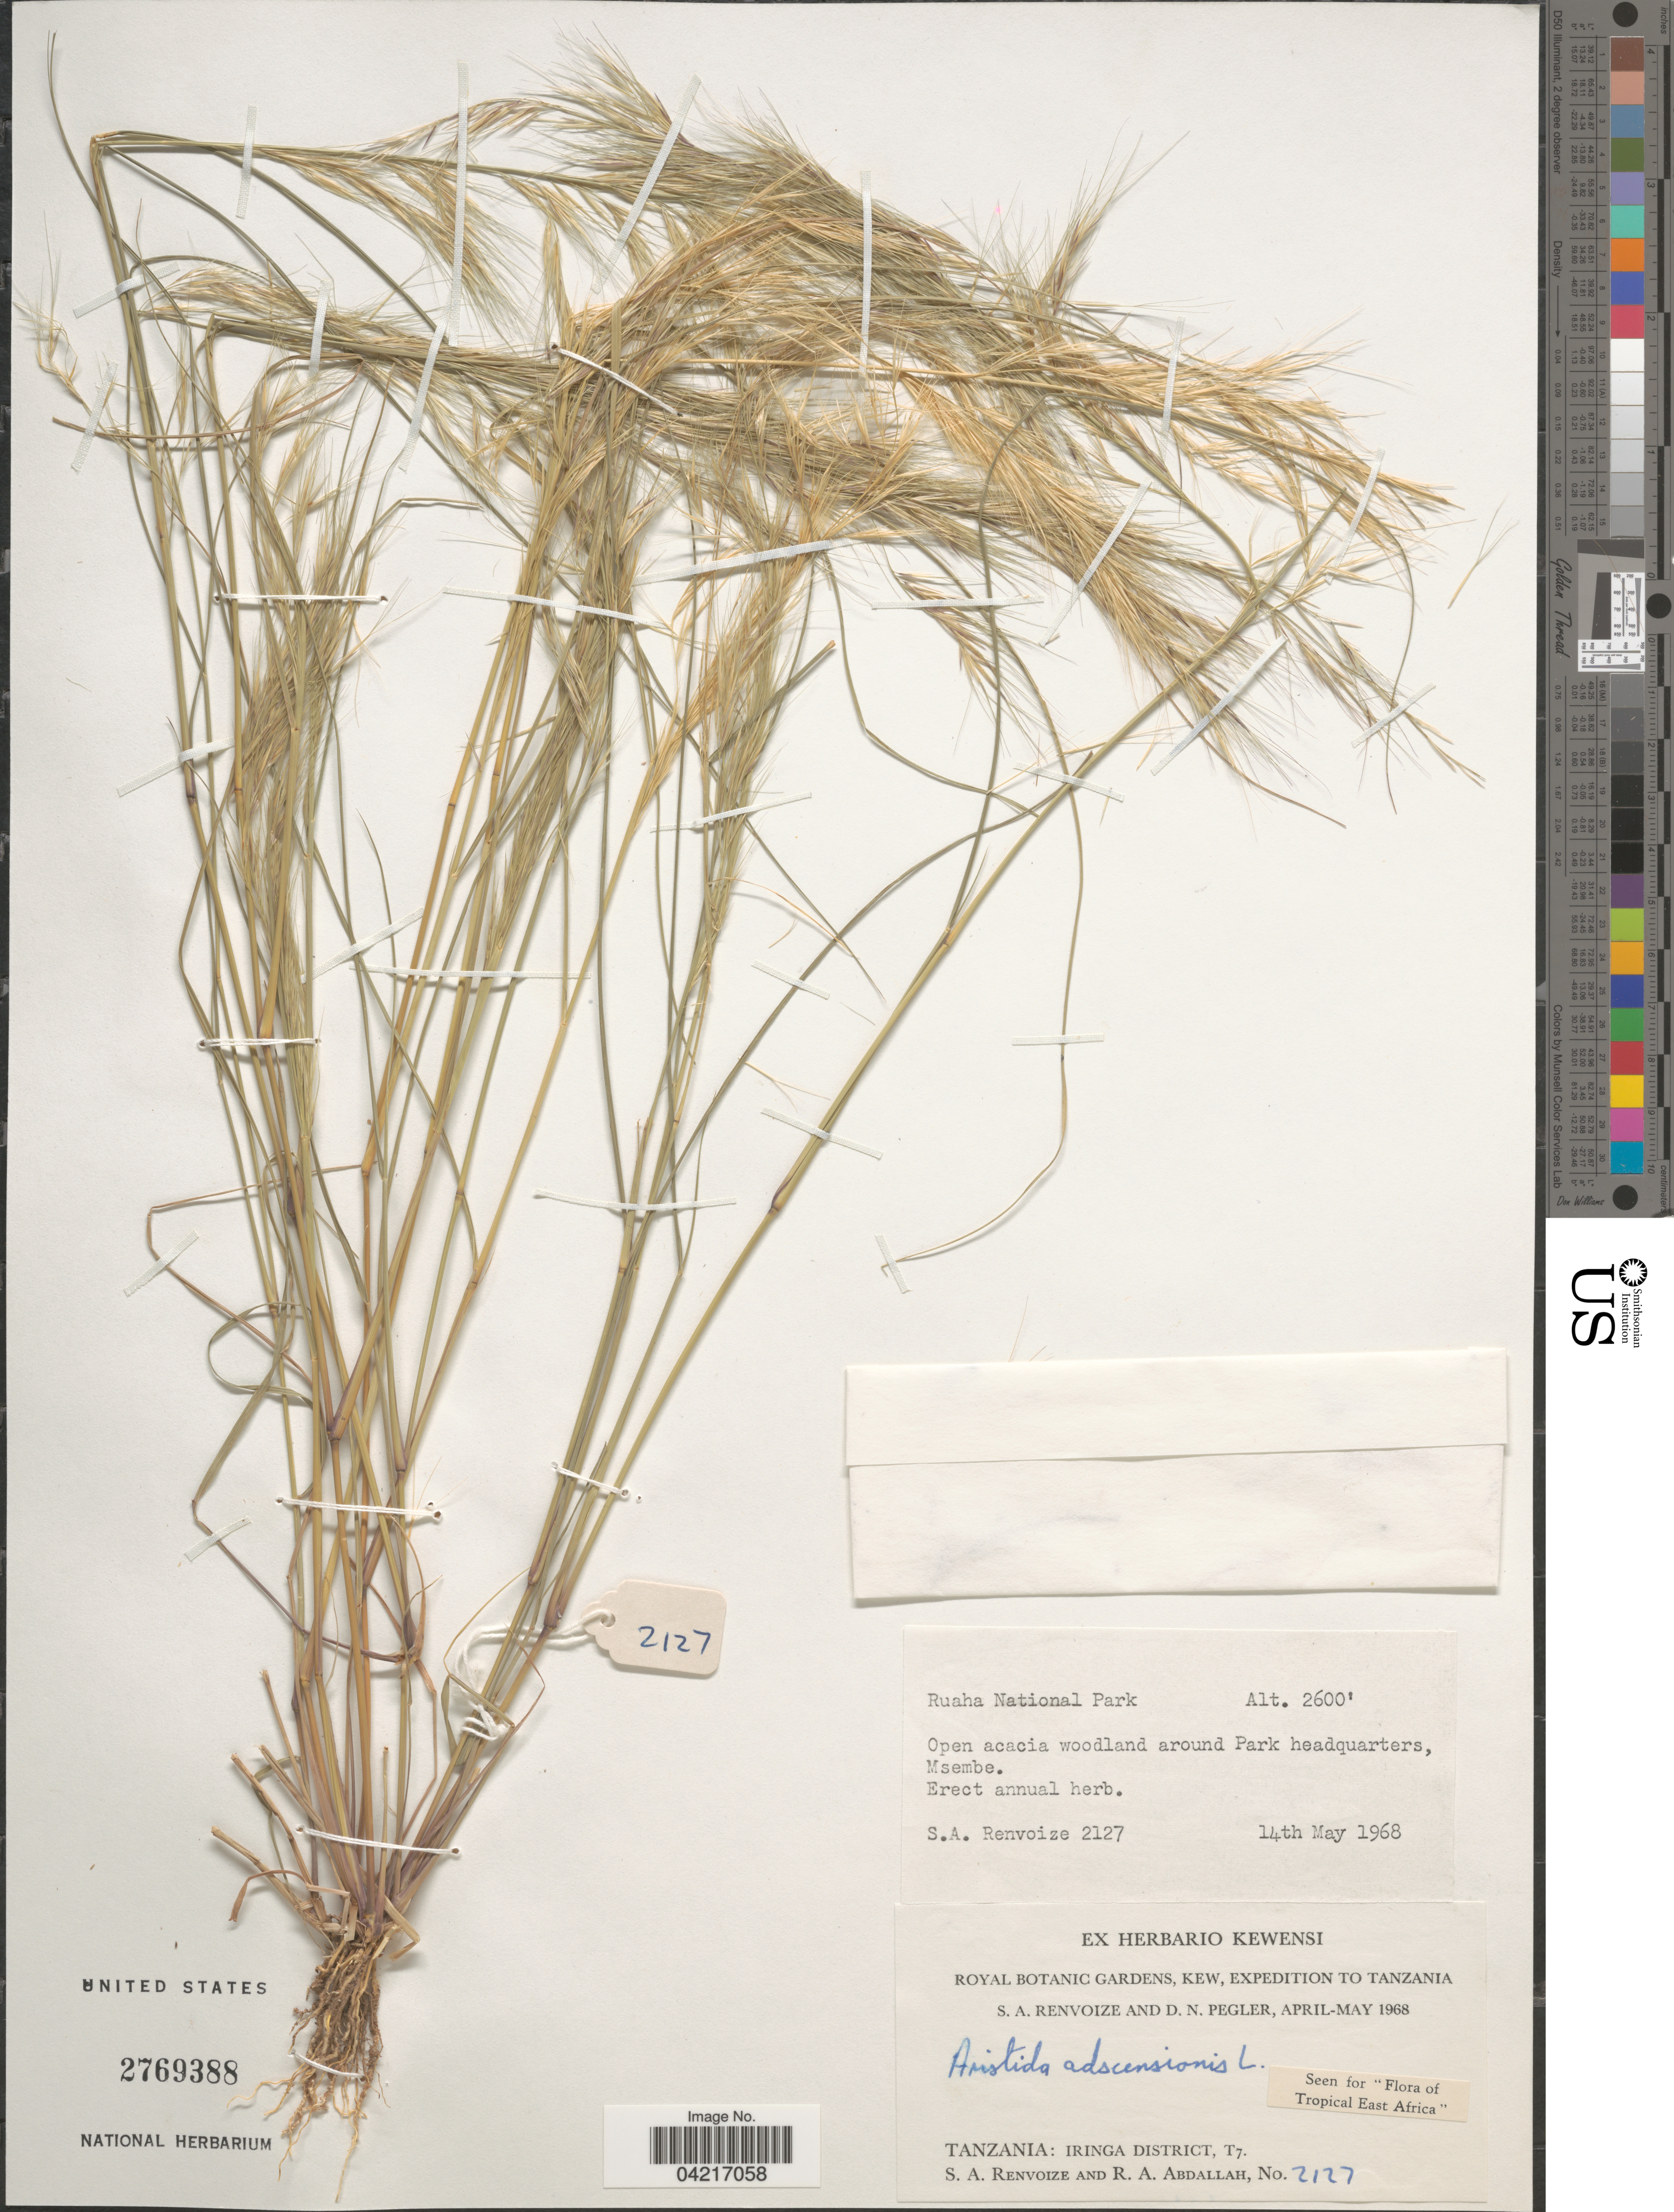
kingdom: Plantae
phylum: Tracheophyta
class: Liliopsida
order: Poales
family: Poaceae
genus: Aristida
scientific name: Aristida adscensionis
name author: L.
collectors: S. A. Renvoize & R. Abdallah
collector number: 2127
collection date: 1968-05-14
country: Tanzania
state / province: Iringa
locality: Ruaha National Park. Open acacia woodland around Park headquarters, Msembe. Royal Botanic Gardens, Kew, Expedition to Tanzania S. A. Renvoize and D. N. Pegler, April-May 1968. Iringa District,T7.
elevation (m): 792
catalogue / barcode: US 2769388